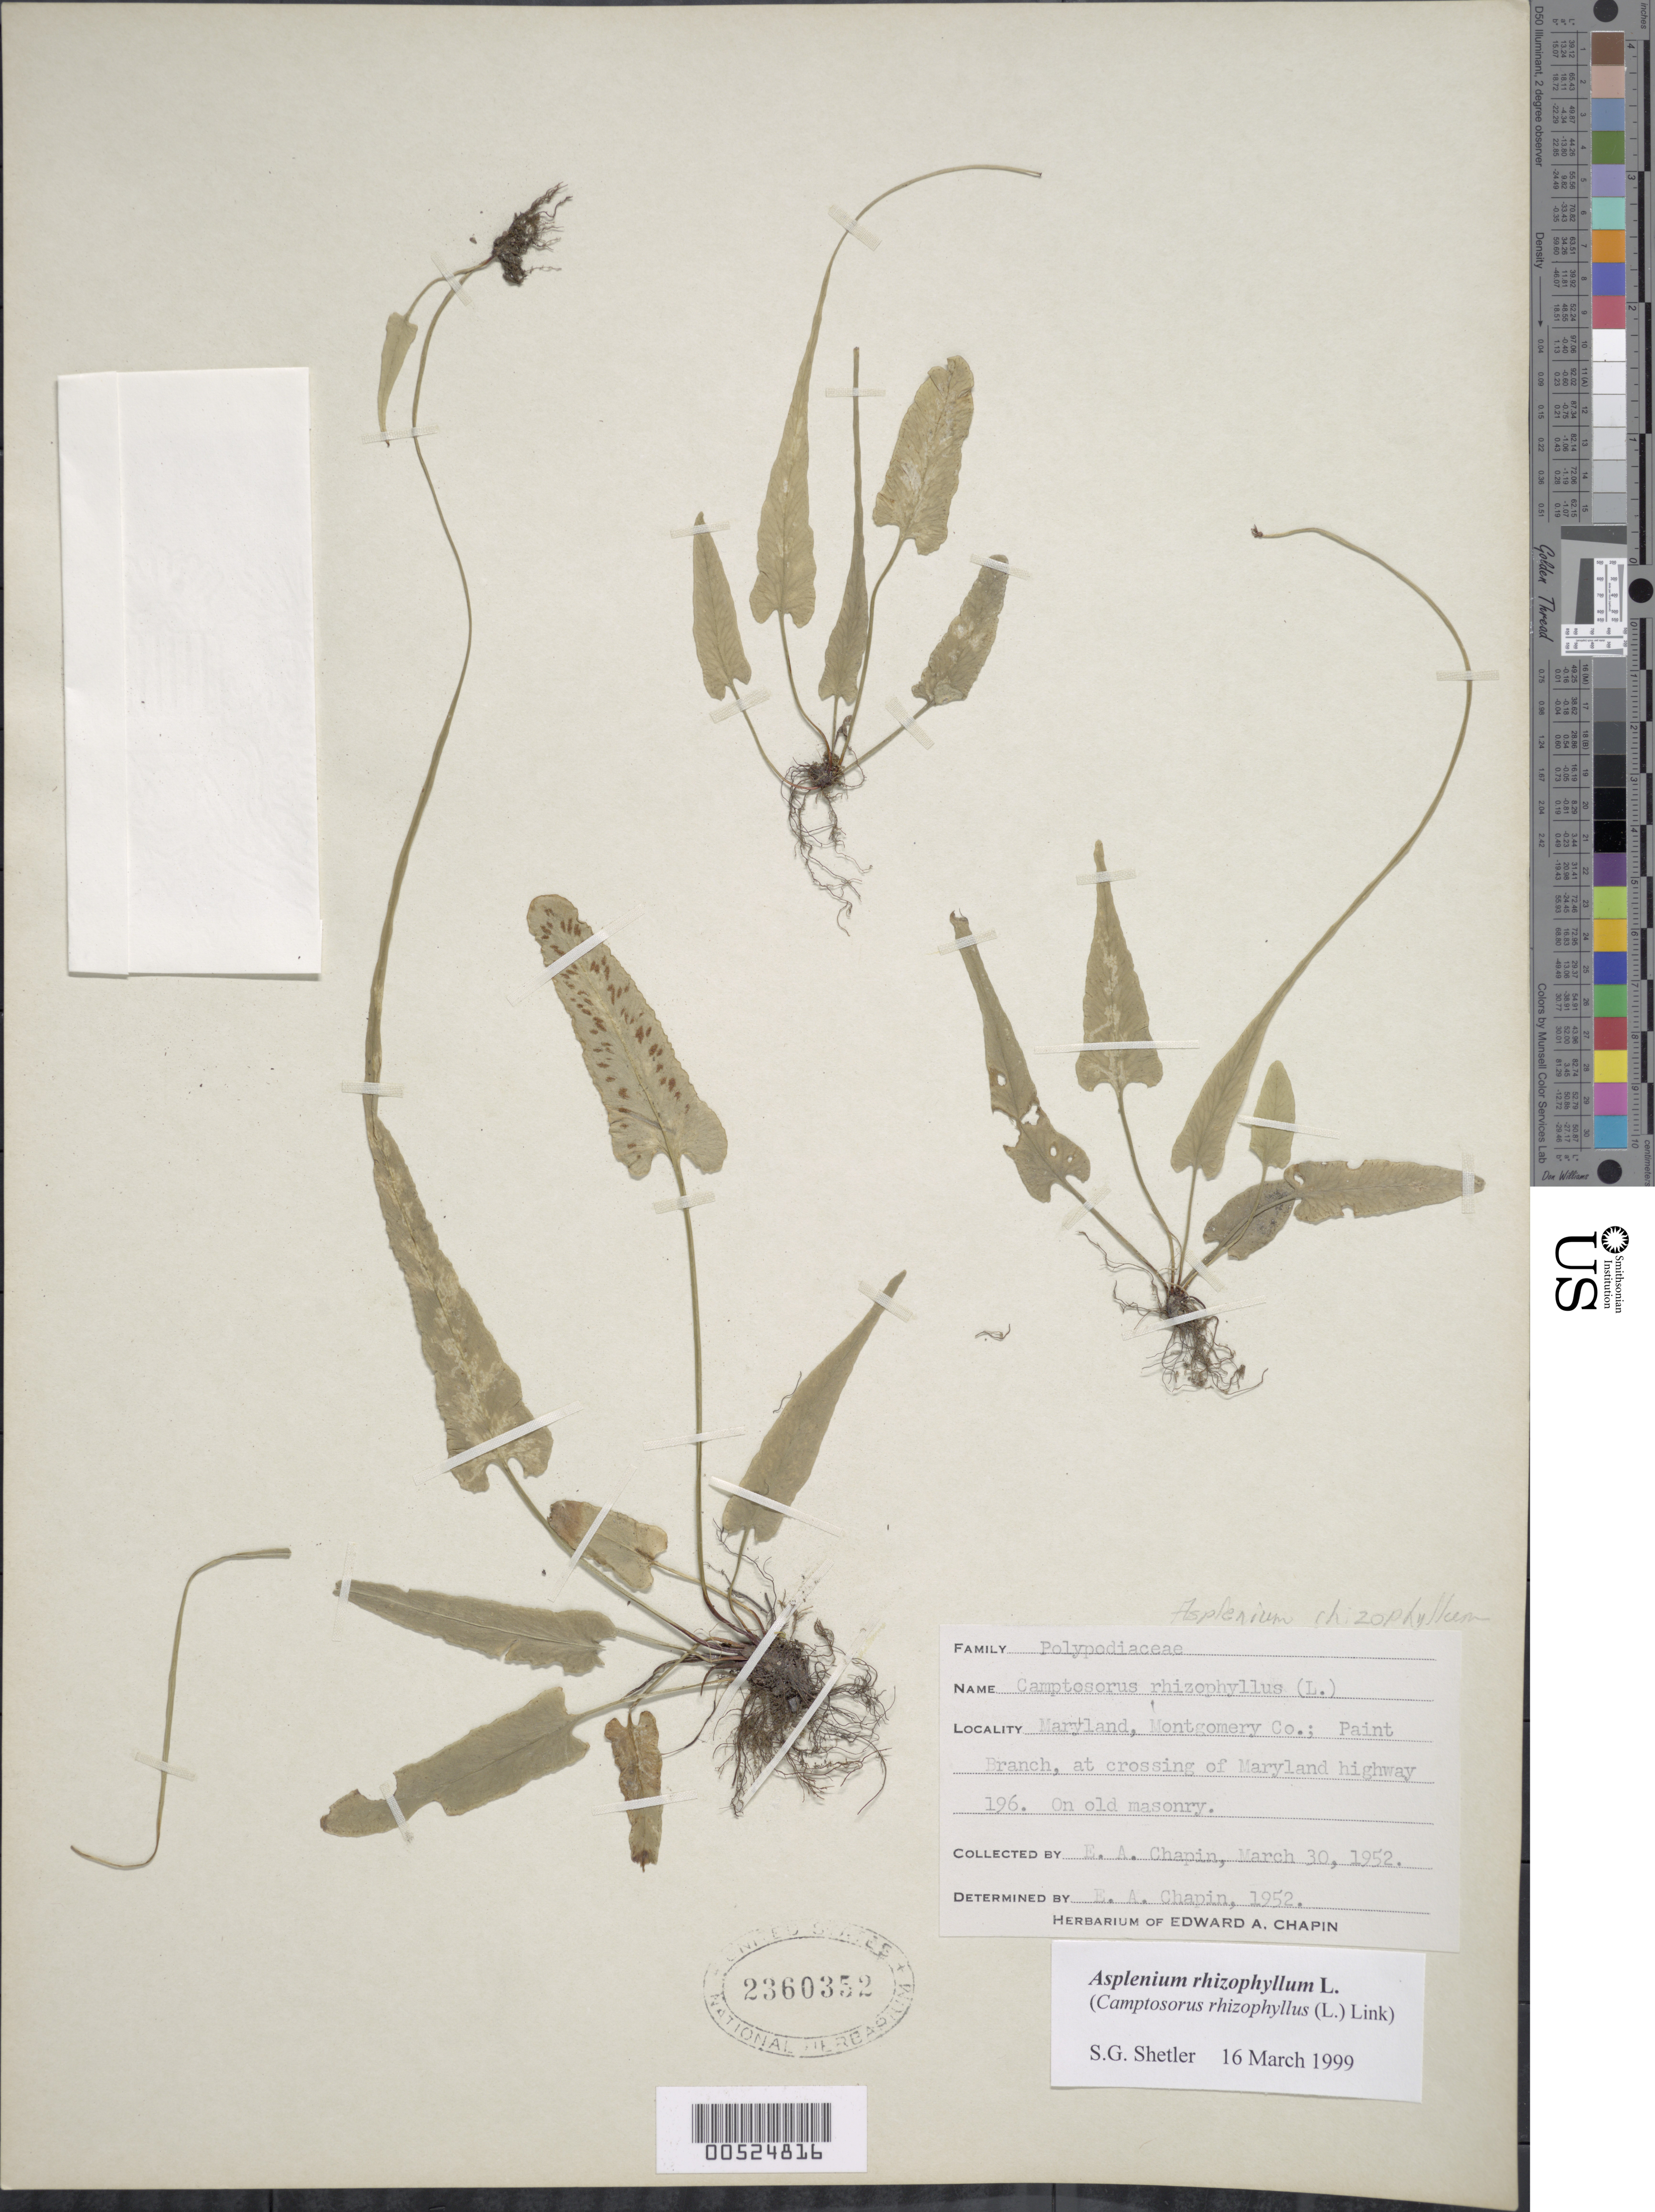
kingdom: Plantae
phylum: Tracheophyta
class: Polypodiopsida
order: Polypodiales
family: Aspleniaceae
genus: Asplenium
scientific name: Asplenium rhizophyllum var. auriculatum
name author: Hieron.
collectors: E. Chapin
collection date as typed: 30 Mar 1952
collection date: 1952-03-30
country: United States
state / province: Maryland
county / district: Prince George's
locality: Paint Branch, Crossing MD Hwy 196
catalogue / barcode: US 2360352